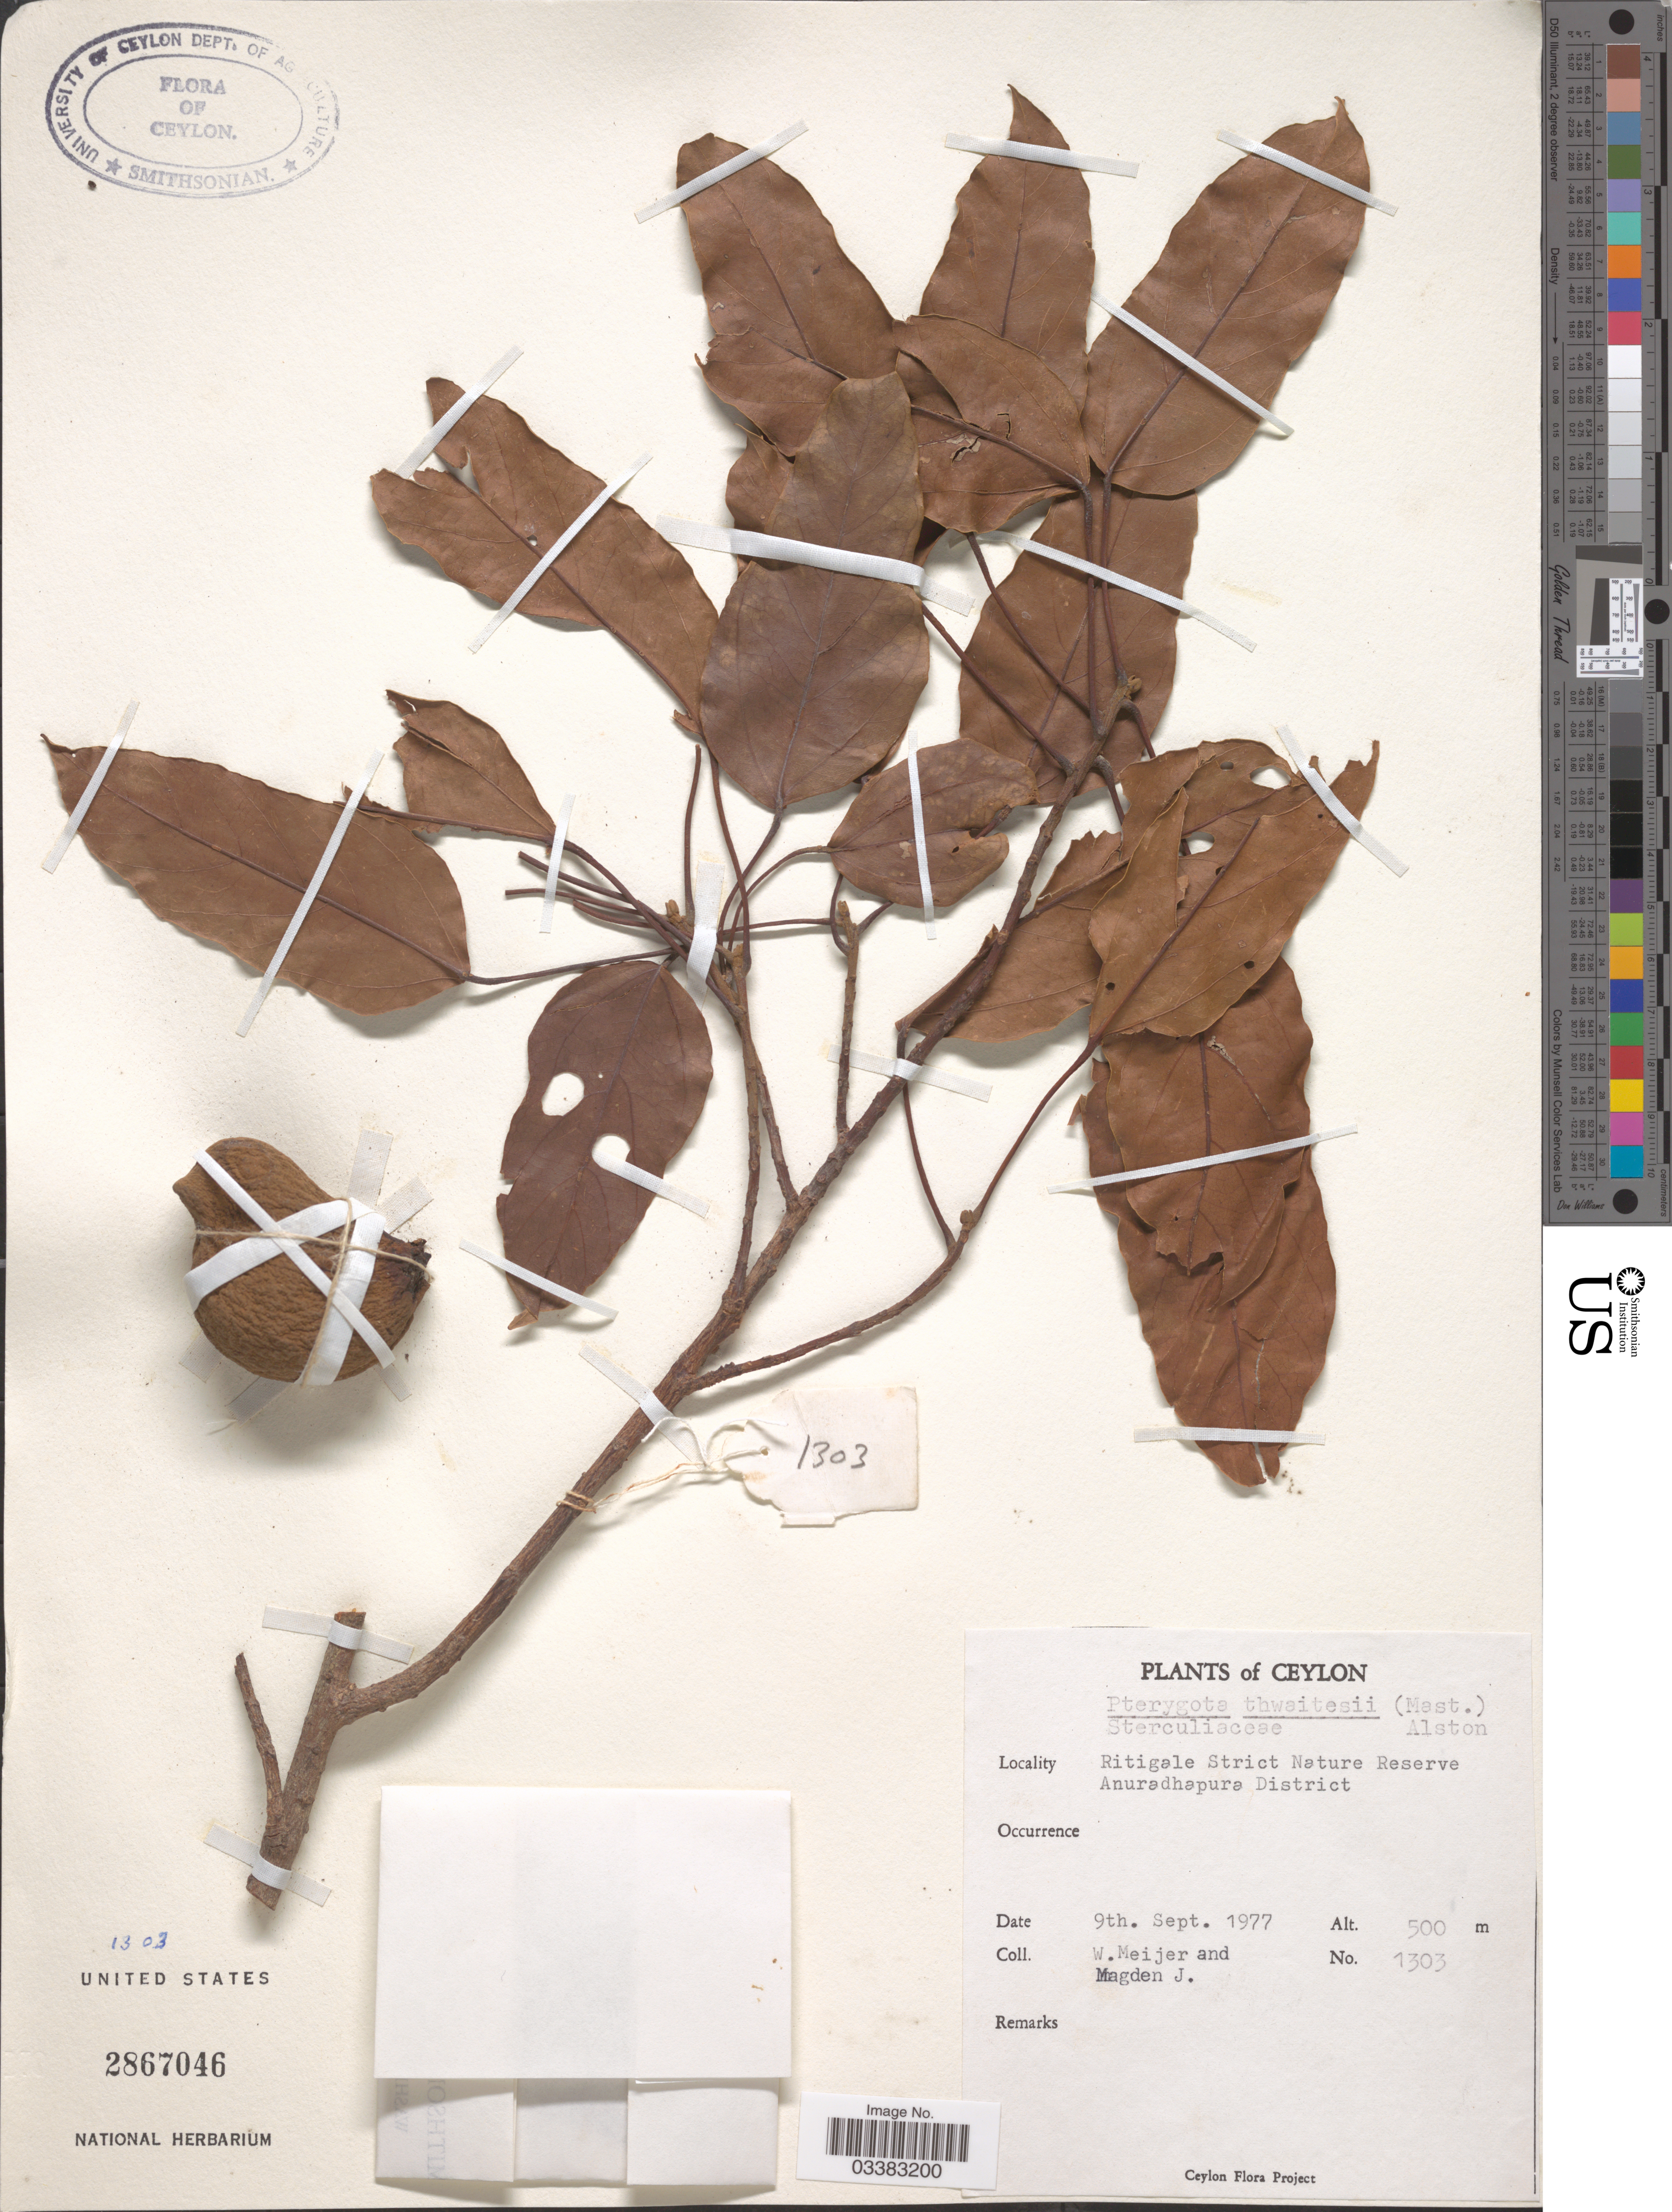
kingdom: Plantae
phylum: Tracheophyta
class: Magnoliopsida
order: Malvales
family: Malvaceae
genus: Pterygota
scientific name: Pterygota thwaitesii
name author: (Mast.) Alston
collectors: W. Meijer & J. Magden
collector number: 1303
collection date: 1977-09-09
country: Sri Lanka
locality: Ceylon. Ritigale Strict Nature Reserve, Anuradhapura District.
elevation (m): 500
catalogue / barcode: US 2867046